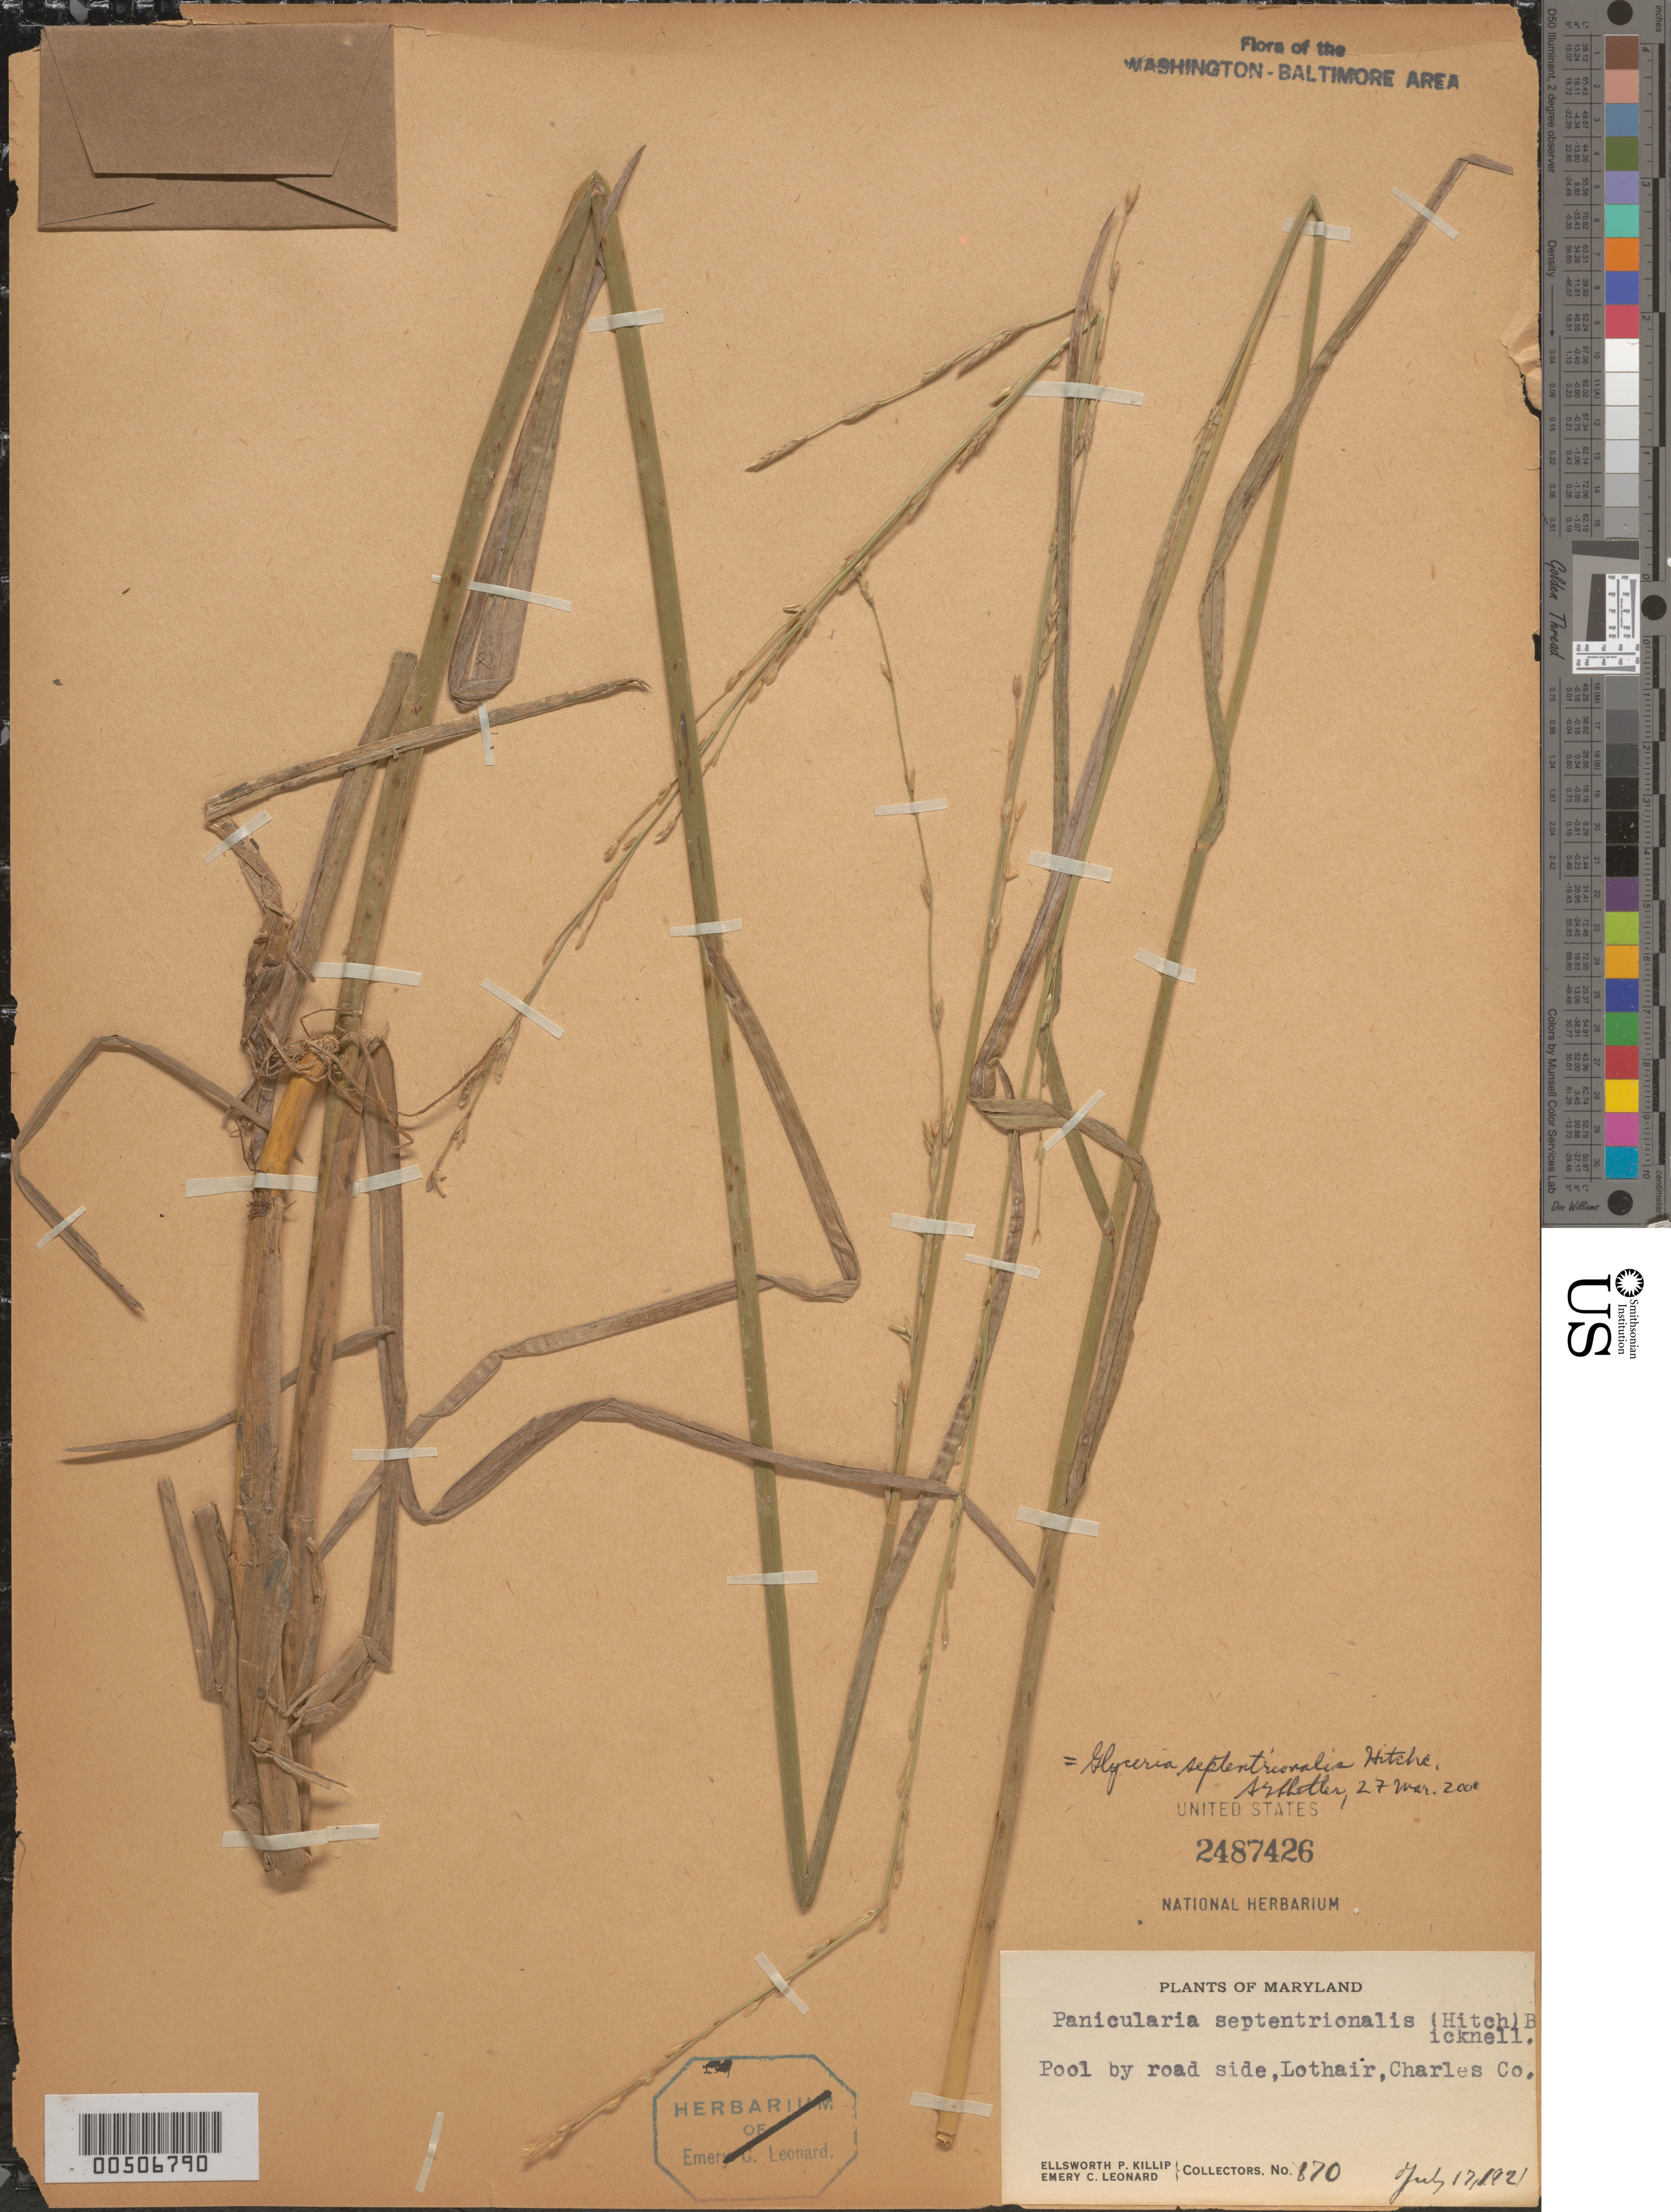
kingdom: Plantae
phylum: Tracheophyta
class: Liliopsida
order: Poales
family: Poaceae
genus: Glyceria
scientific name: Glyceria septentrionalis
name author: Hitchc.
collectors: E. P. Killip & E. C. Leonard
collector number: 870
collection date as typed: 17 Jul 1921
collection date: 1921-07-17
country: United States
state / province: Maryland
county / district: Charles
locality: Lothair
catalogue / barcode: US 2487426